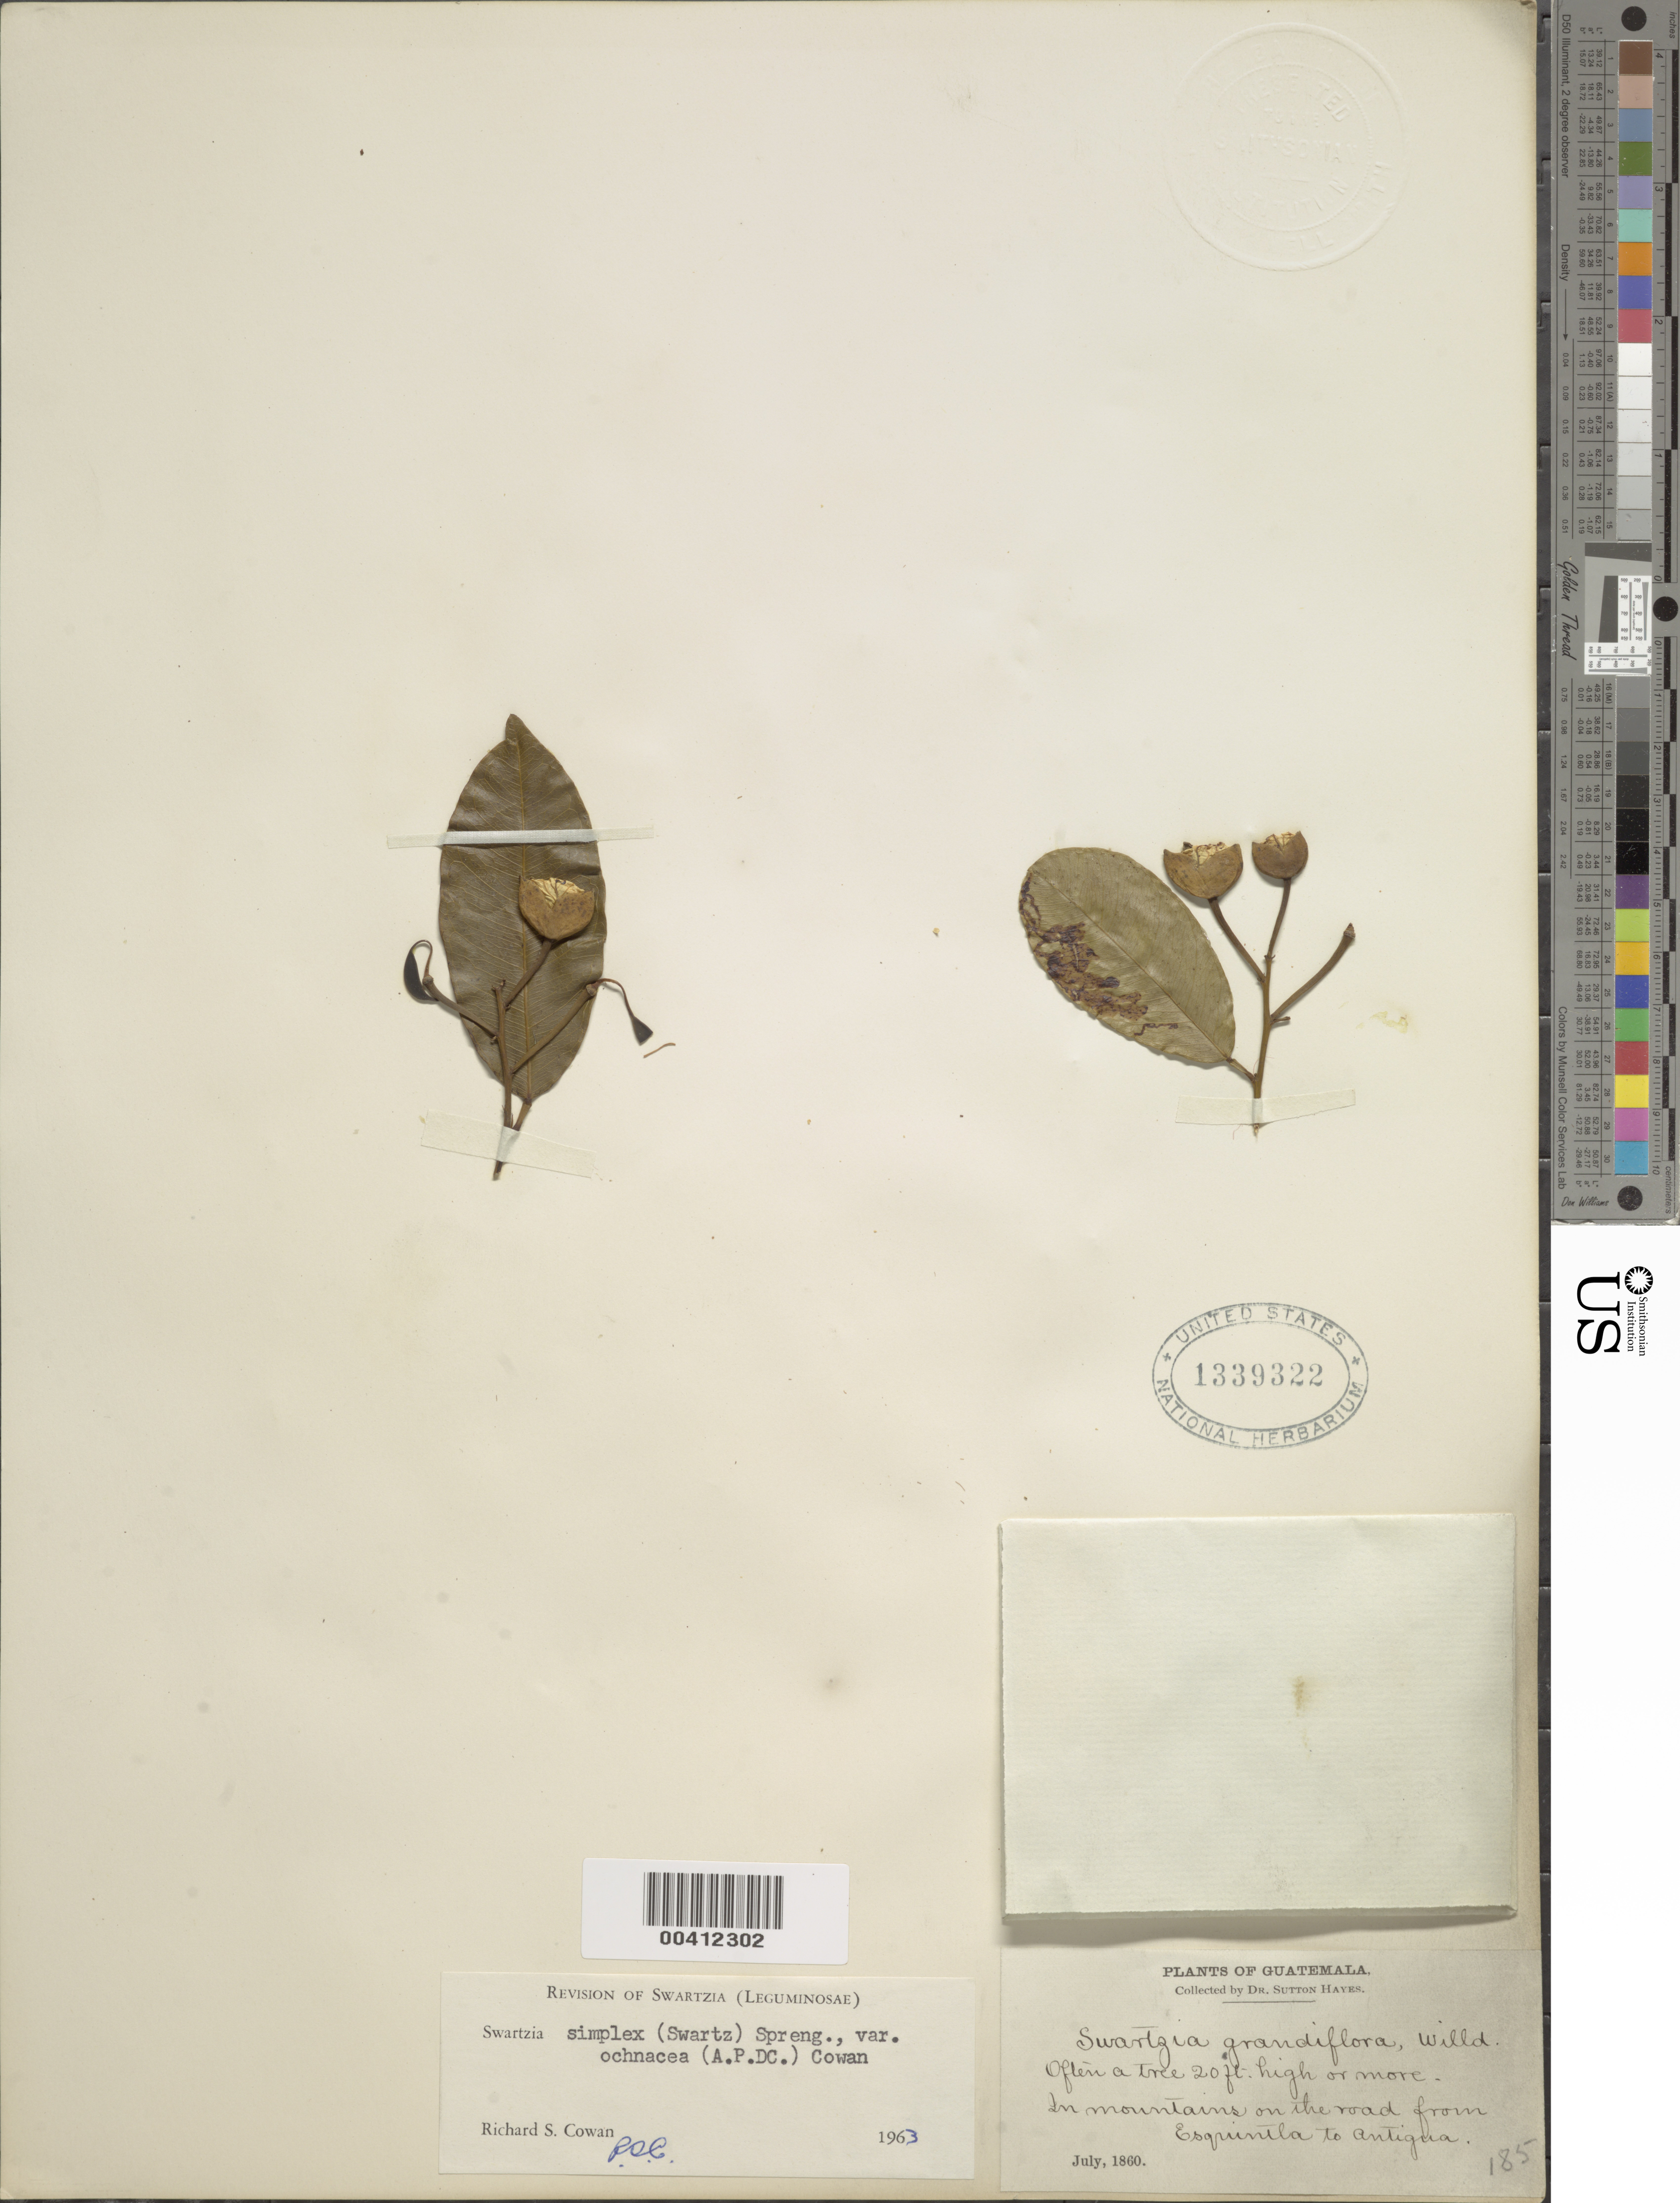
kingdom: Plantae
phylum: Tracheophyta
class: Magnoliopsida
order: Fabales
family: Fabaceae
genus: Swartzia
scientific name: Swartzia simplex var. ochnacea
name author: (DC.) R.S. Cowan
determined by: Cowan, R. S.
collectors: S. Hayes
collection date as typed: Jul 1860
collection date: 1860-07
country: Guatemala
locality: Between esquintla and Antigua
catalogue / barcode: US 1339322